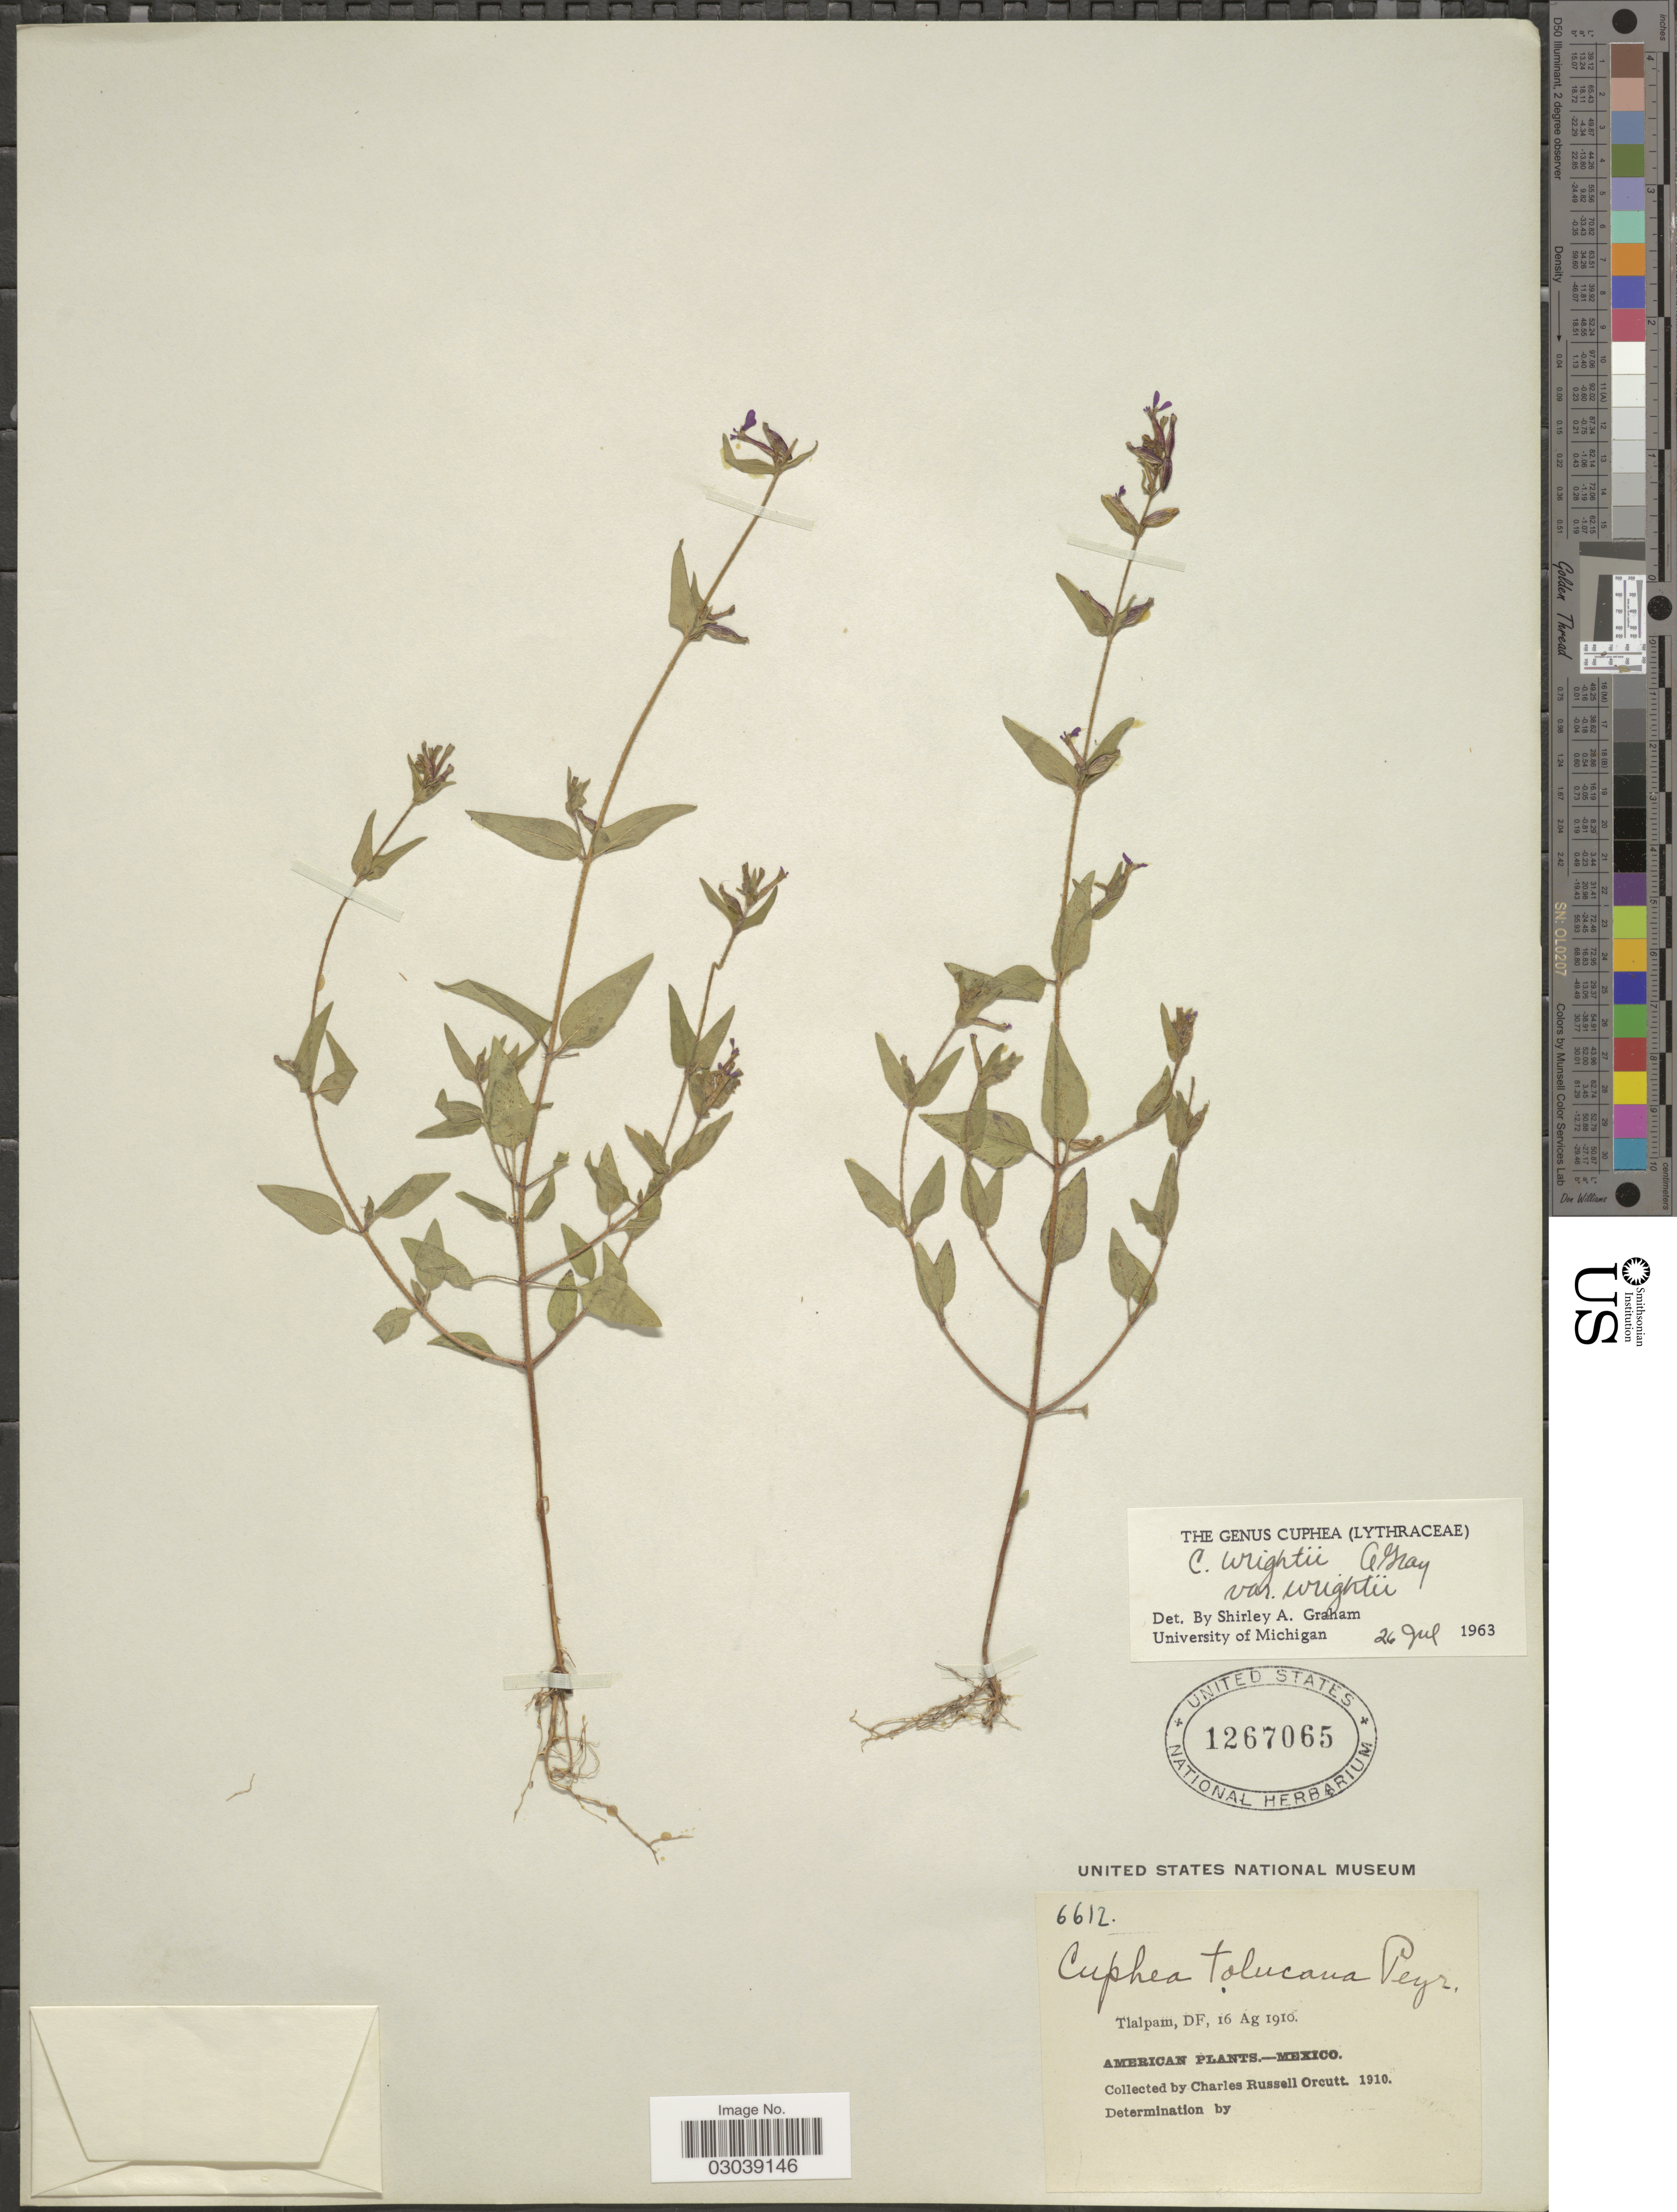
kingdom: Plantae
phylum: Tracheophyta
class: Magnoliopsida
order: Myrtales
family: Lythraceae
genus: Cuphea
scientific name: Cuphea wrightii var. wrightii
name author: A. Gray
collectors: C. R. Orcutt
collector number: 6612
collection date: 1910-08-16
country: Mexico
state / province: Distrito Federal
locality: Tlalpam.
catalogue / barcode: US 1267065